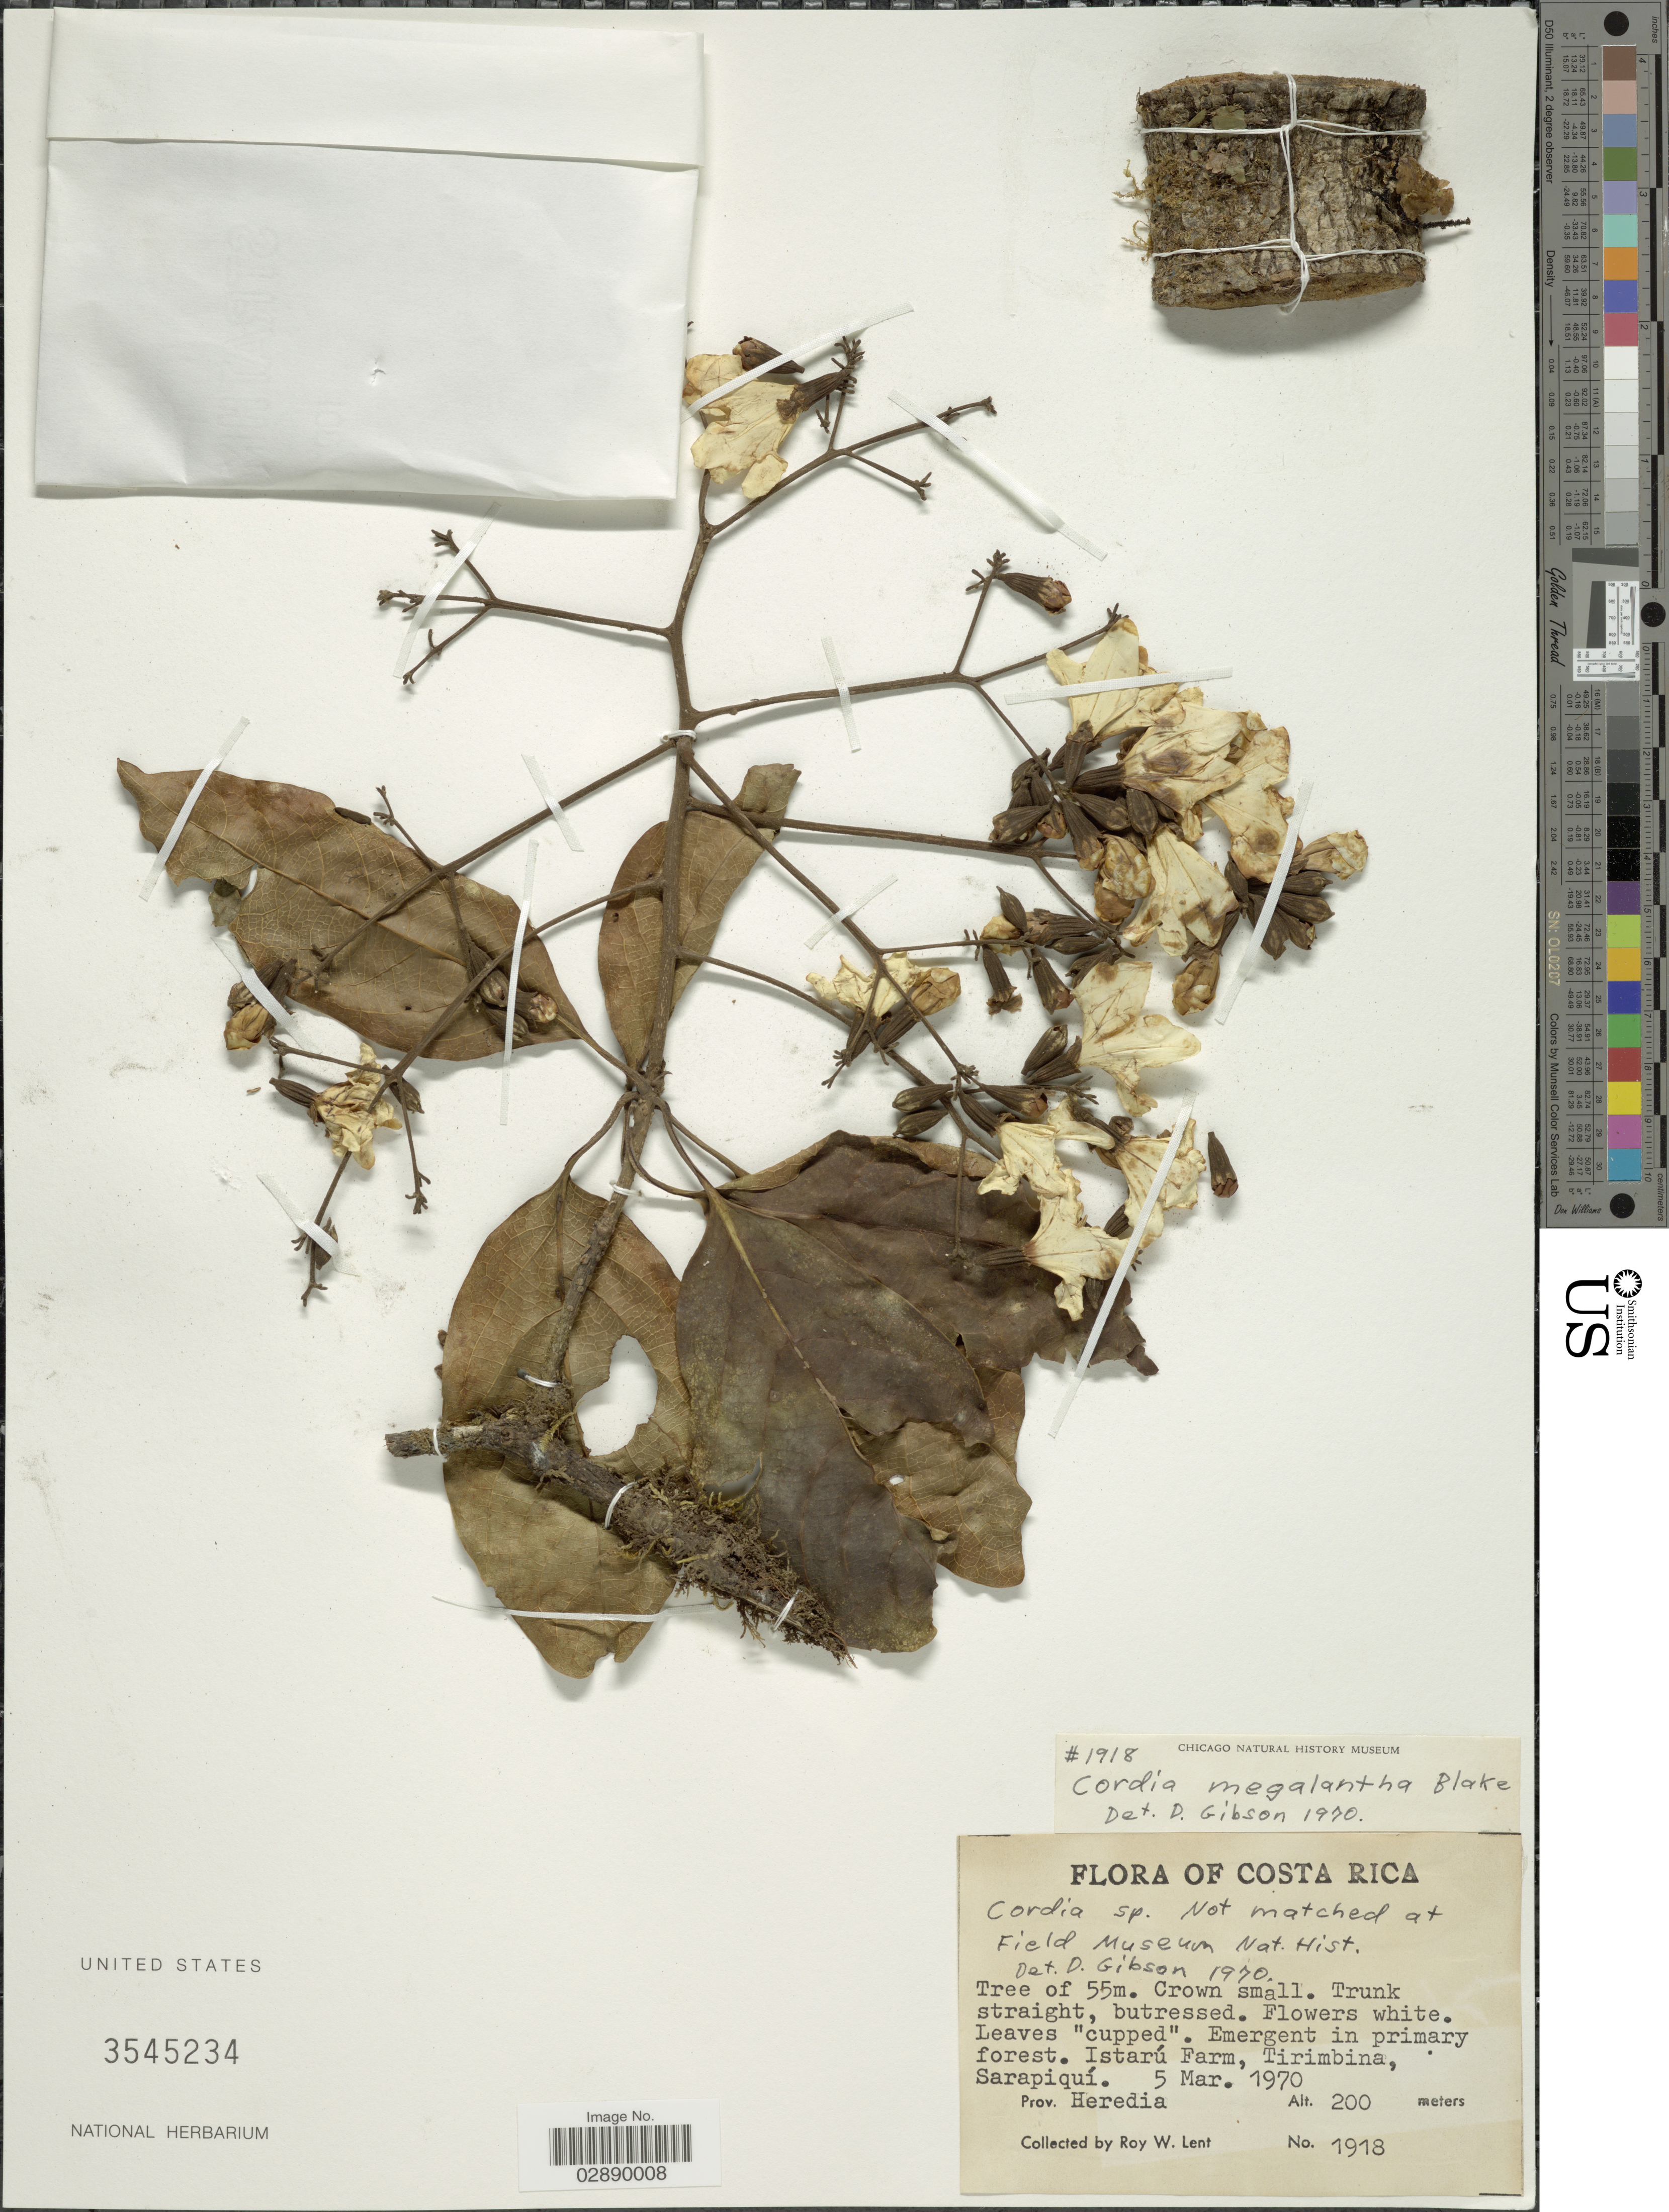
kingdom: Plantae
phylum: Tracheophyta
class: Magnoliopsida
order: Boraginales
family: Cordiaceae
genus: Cordia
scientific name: Cordia megalantha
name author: S.F. Blake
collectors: R. W. Lent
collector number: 1918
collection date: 1970-03-05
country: Costa Rica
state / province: Heredia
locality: Istarú Farm, Tirimbina, Sarapiquí. Prov. Heredia.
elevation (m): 200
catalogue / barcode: US 3545234